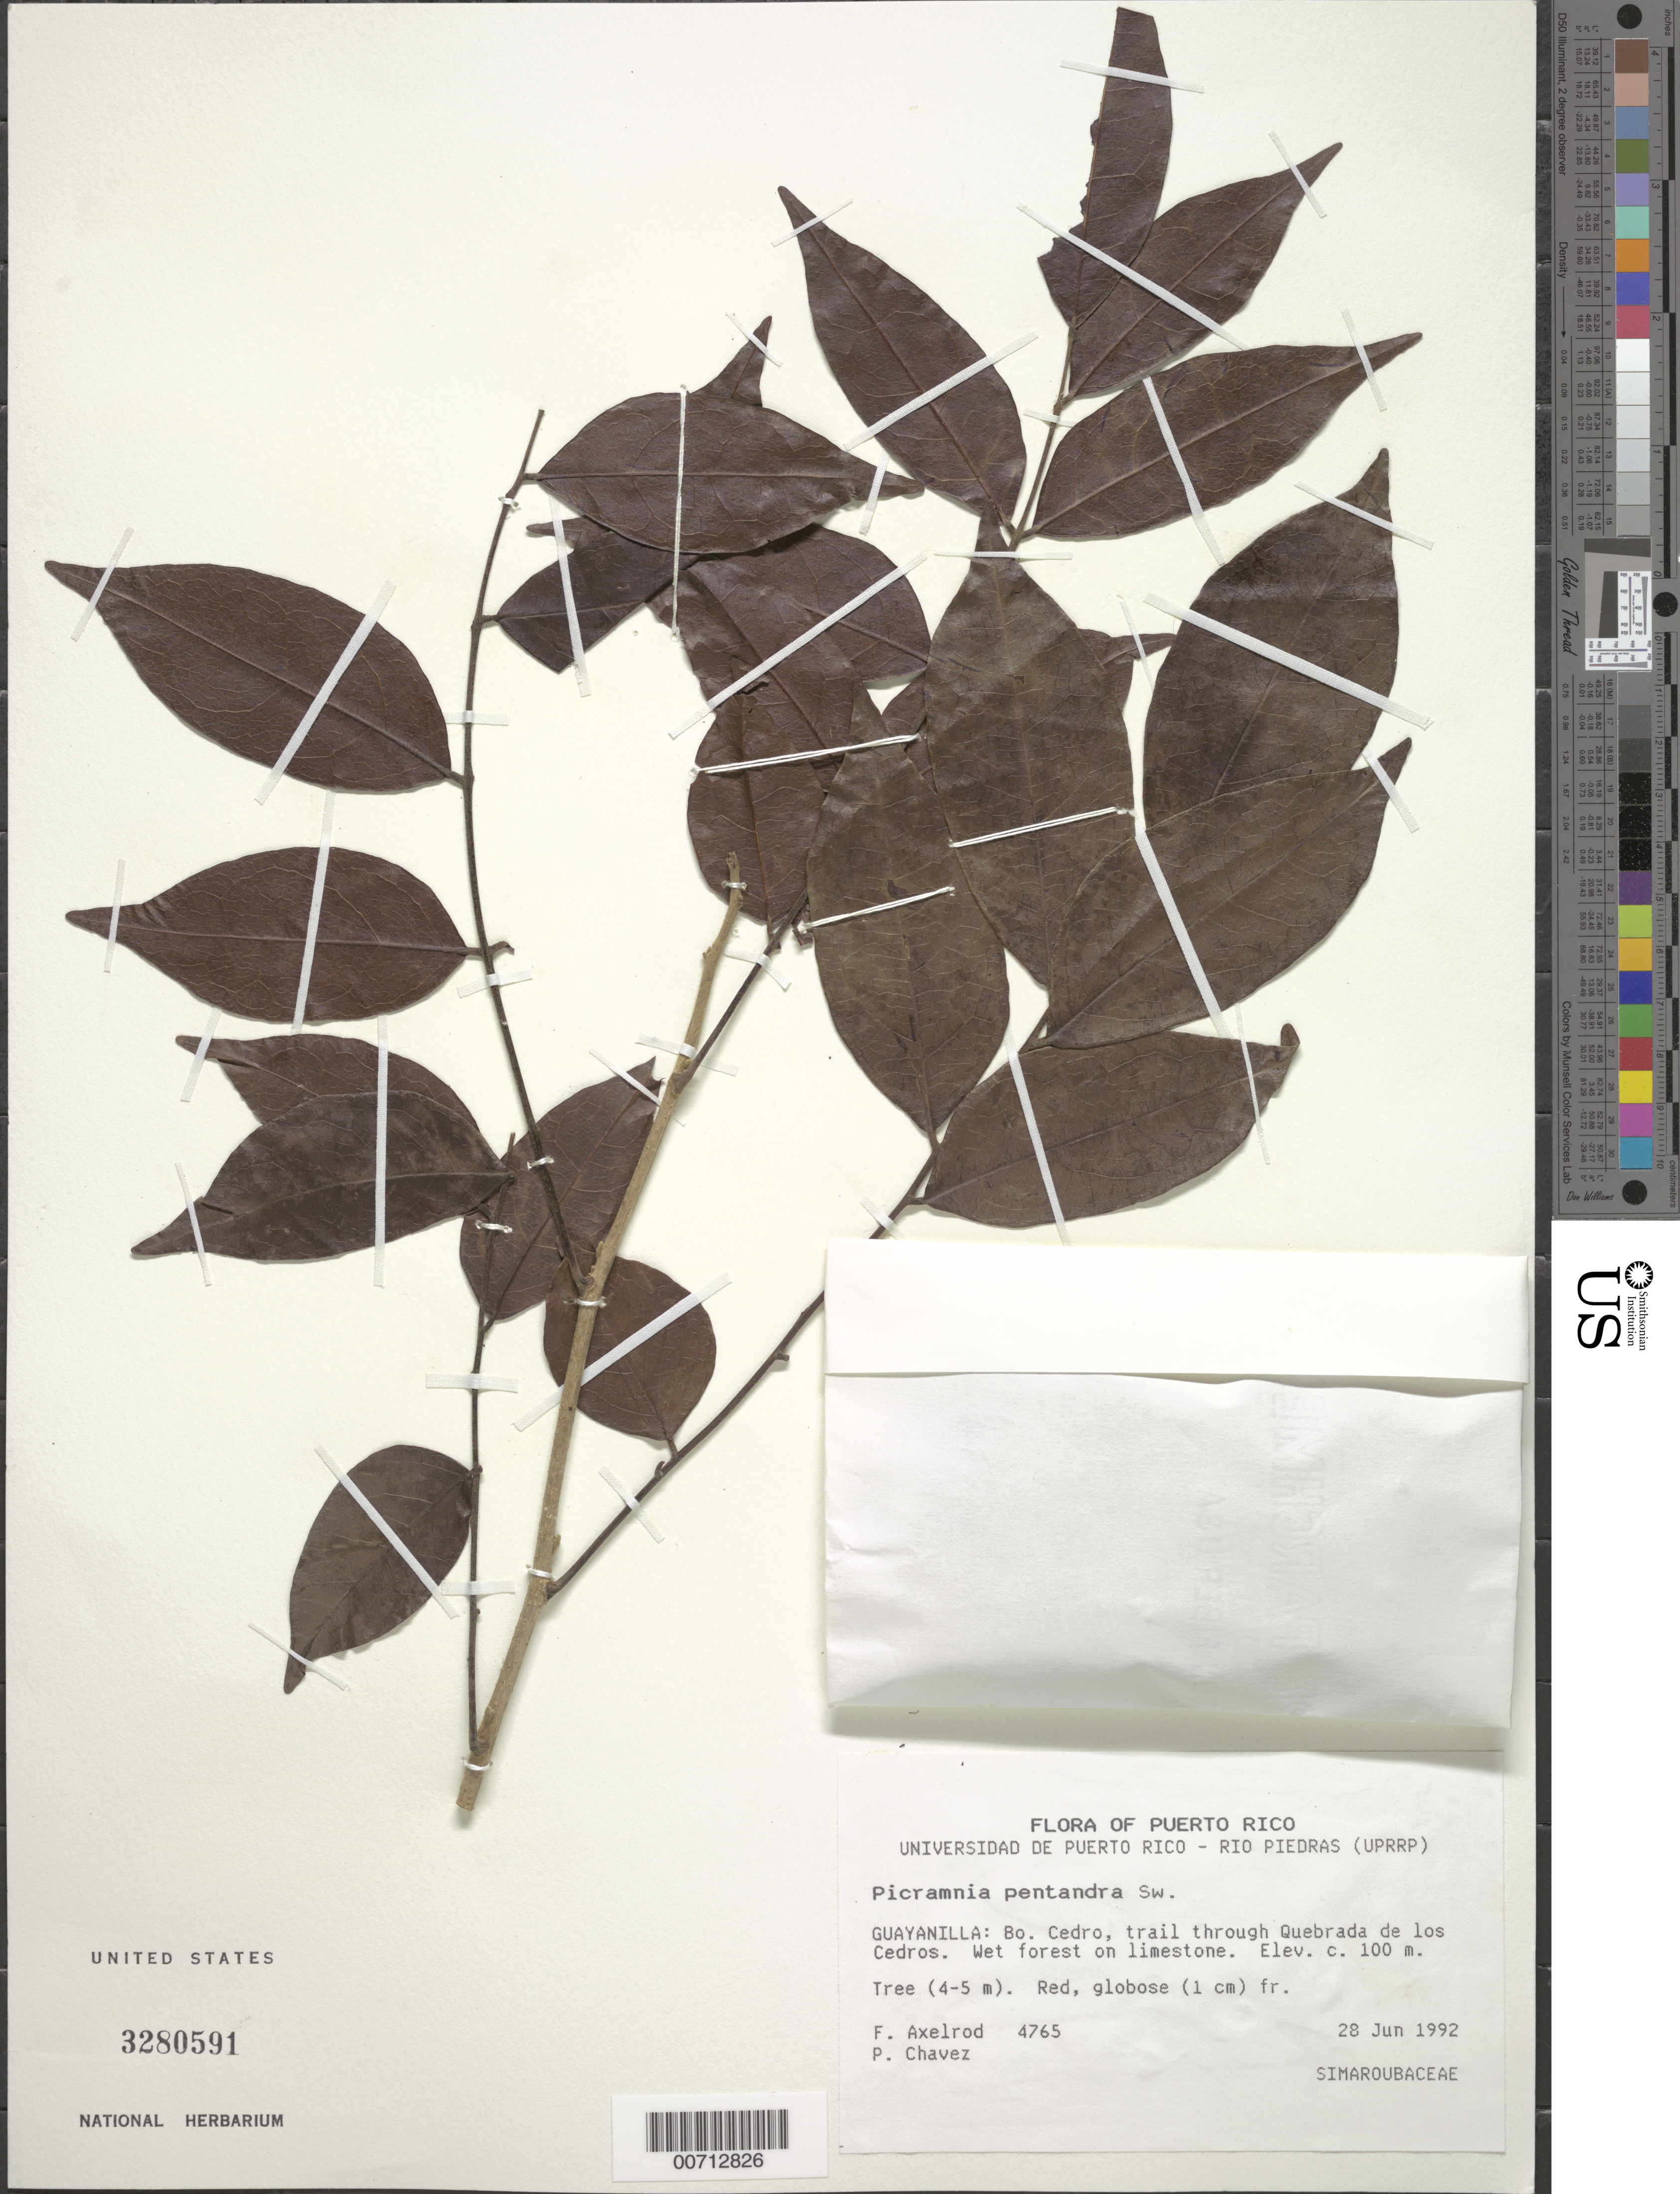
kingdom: Plantae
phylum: Tracheophyta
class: Magnoliopsida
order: Picramniales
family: Picramniaceae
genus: Picramnia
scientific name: Picramnia pentandra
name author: Sw.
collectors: F. S. Axelrod & P. Chavez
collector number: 4765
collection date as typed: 28 Jun 1992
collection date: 1992-06-28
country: Puerto Rico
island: Greater Antilles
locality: Guayanilla: Bo. Cedro, trail through Quebrada de los Cedros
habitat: Wet forest on limestone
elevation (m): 100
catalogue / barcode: US 3280591